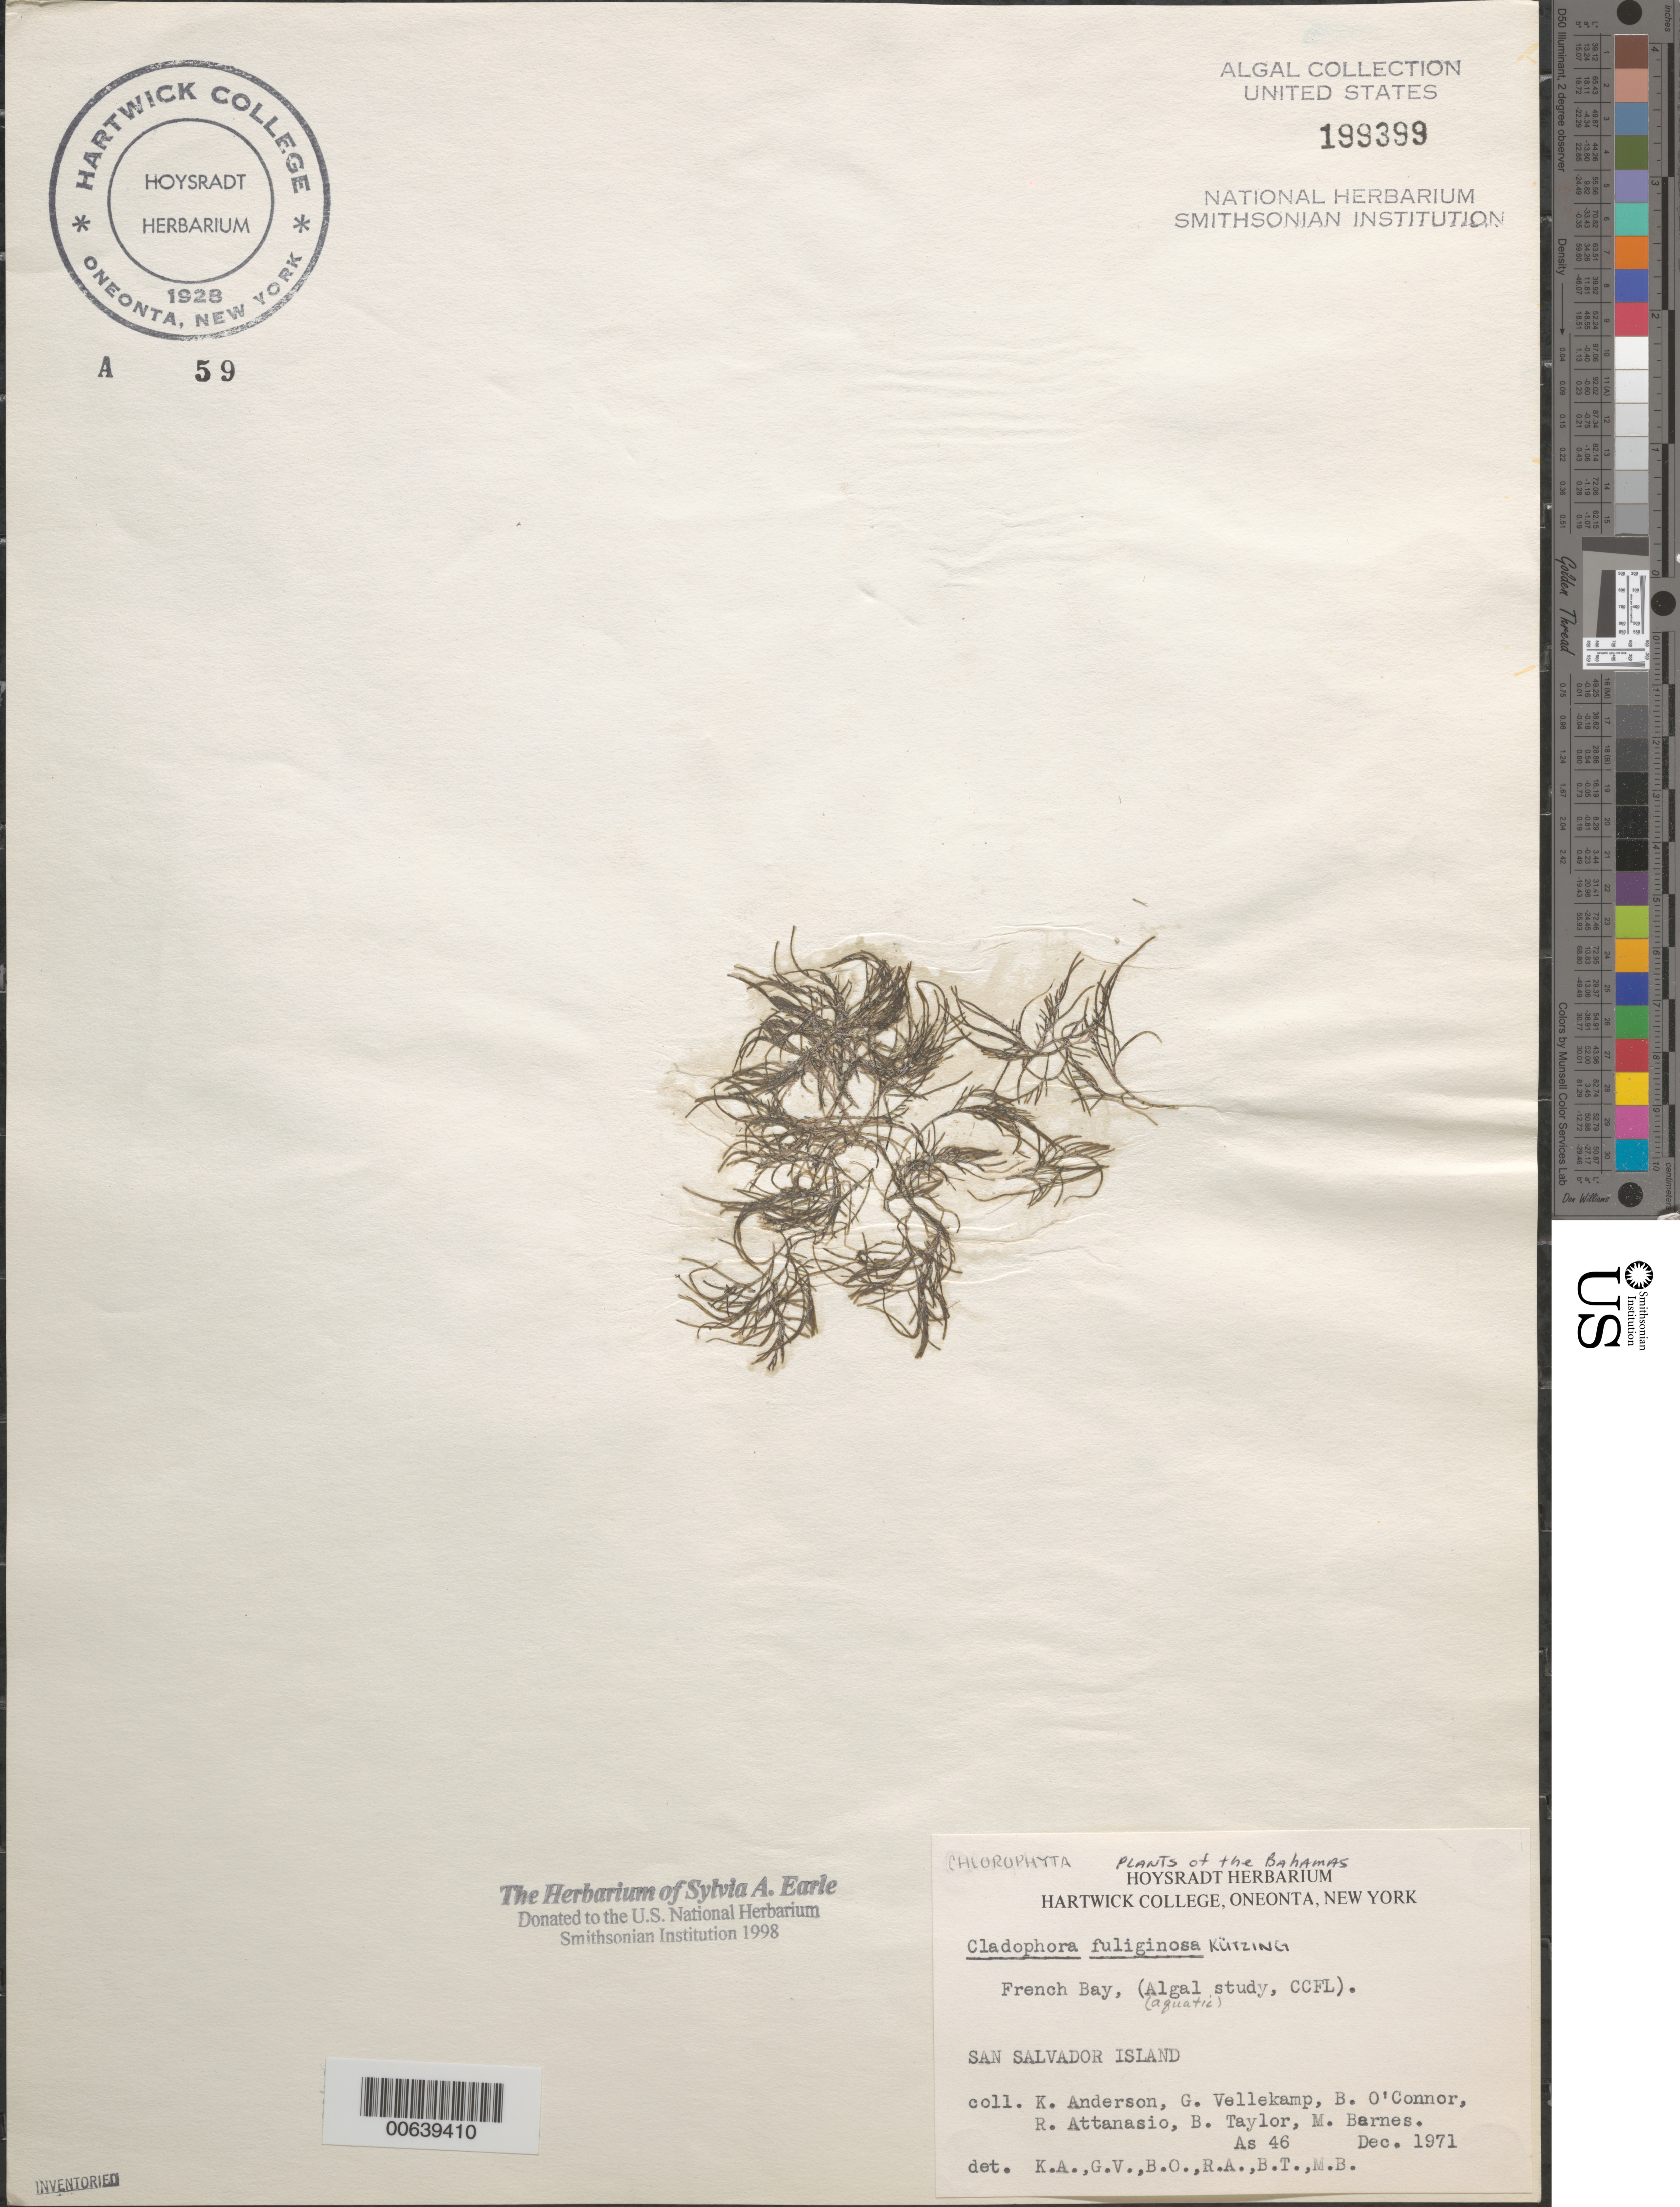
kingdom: Plantae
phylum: Chlorophyta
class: Ulvophyceae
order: Cladophorales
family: Cladophoraceae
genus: Cladophora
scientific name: Cladophora fuliginosa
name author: Kütz.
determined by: Anderson, K.; et al.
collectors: K. Anderson, G. Vellekamp, B. O'Connor, R. Attanasio, B. Taylor & M. Barnes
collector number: As 46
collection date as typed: Dec 1971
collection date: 1971-12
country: Bahamas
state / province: San Salvador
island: San Salvador Island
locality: French Bay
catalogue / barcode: US 199399